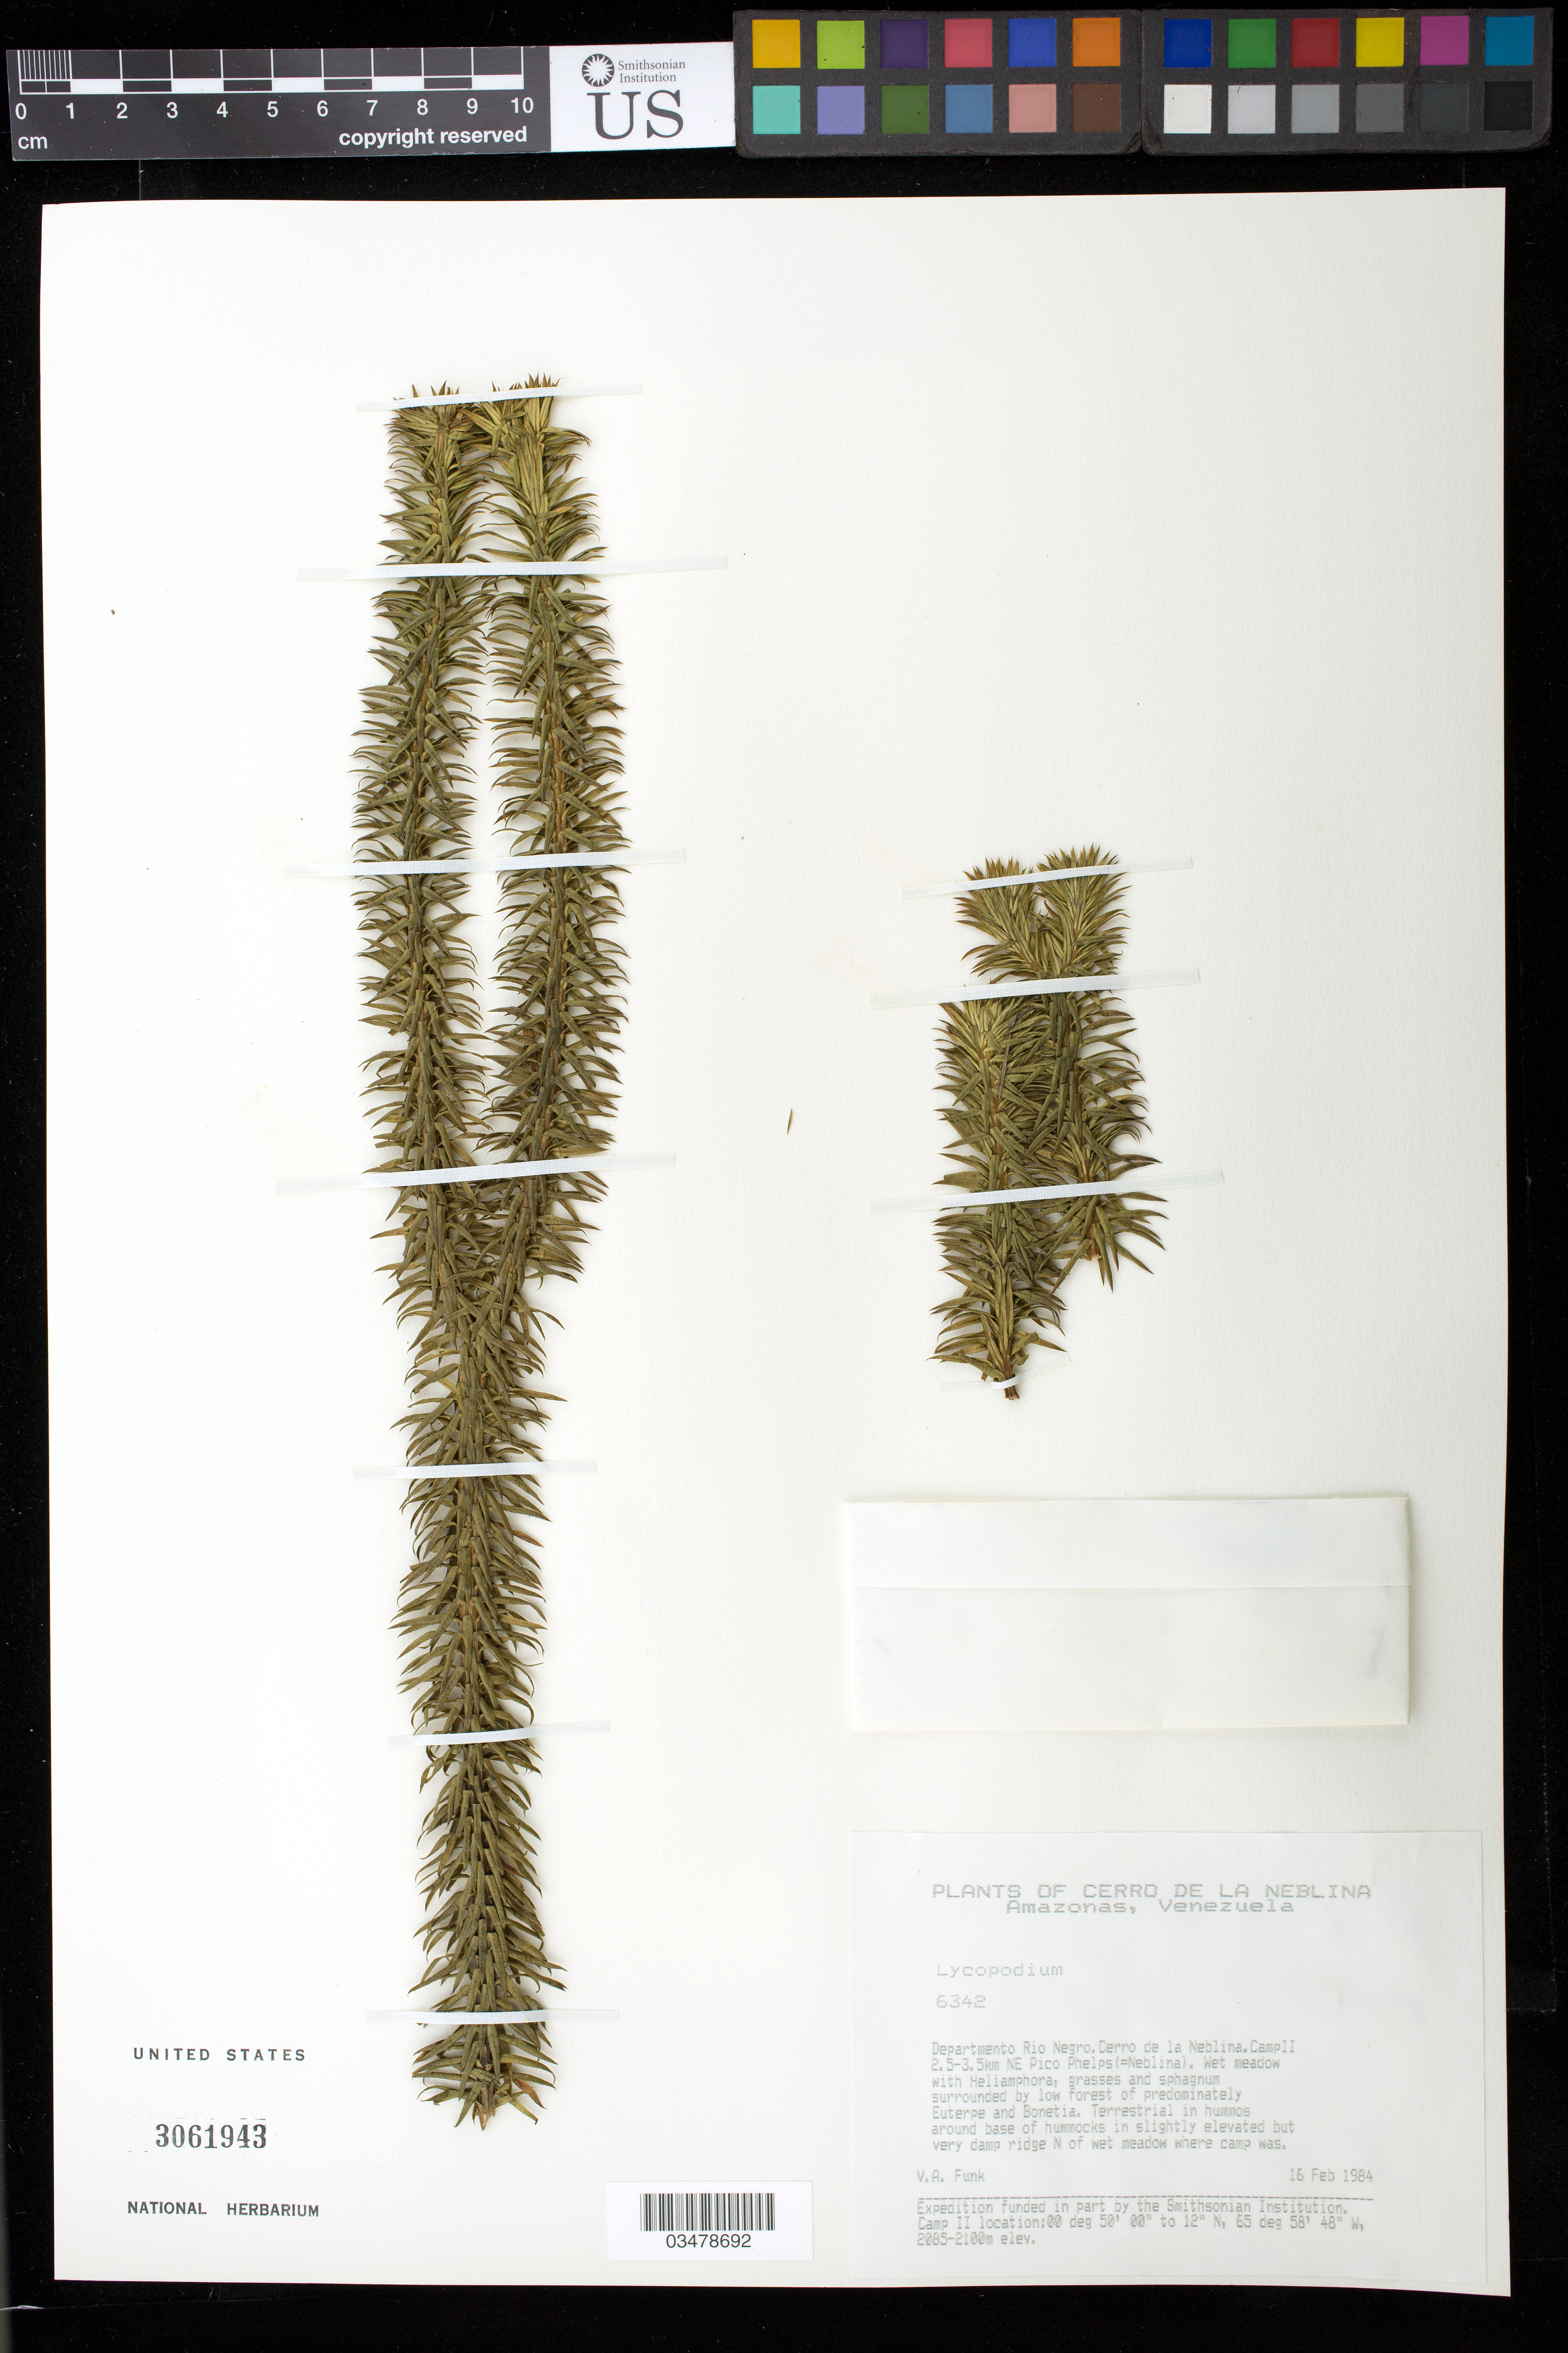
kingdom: Plantae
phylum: Tracheophyta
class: Lycopodiopsida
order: Lycopodiales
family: Lycopodiaceae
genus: Lycopodium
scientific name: Lycopodium sp.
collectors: V. Funk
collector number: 6342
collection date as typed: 16-Feb-84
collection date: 1984-02-16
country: Venezuela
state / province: Amazonas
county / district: Río Negro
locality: Cerro de la Neblina, Camp II 2.5-3.5 km NE Pico Phelps (=Neblina)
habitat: Wet meadow with Heliamphora, grasses and sphagnum surrounded by low forest of predominately Euterpe and Bonnetia.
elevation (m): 2085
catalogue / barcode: US 3061943